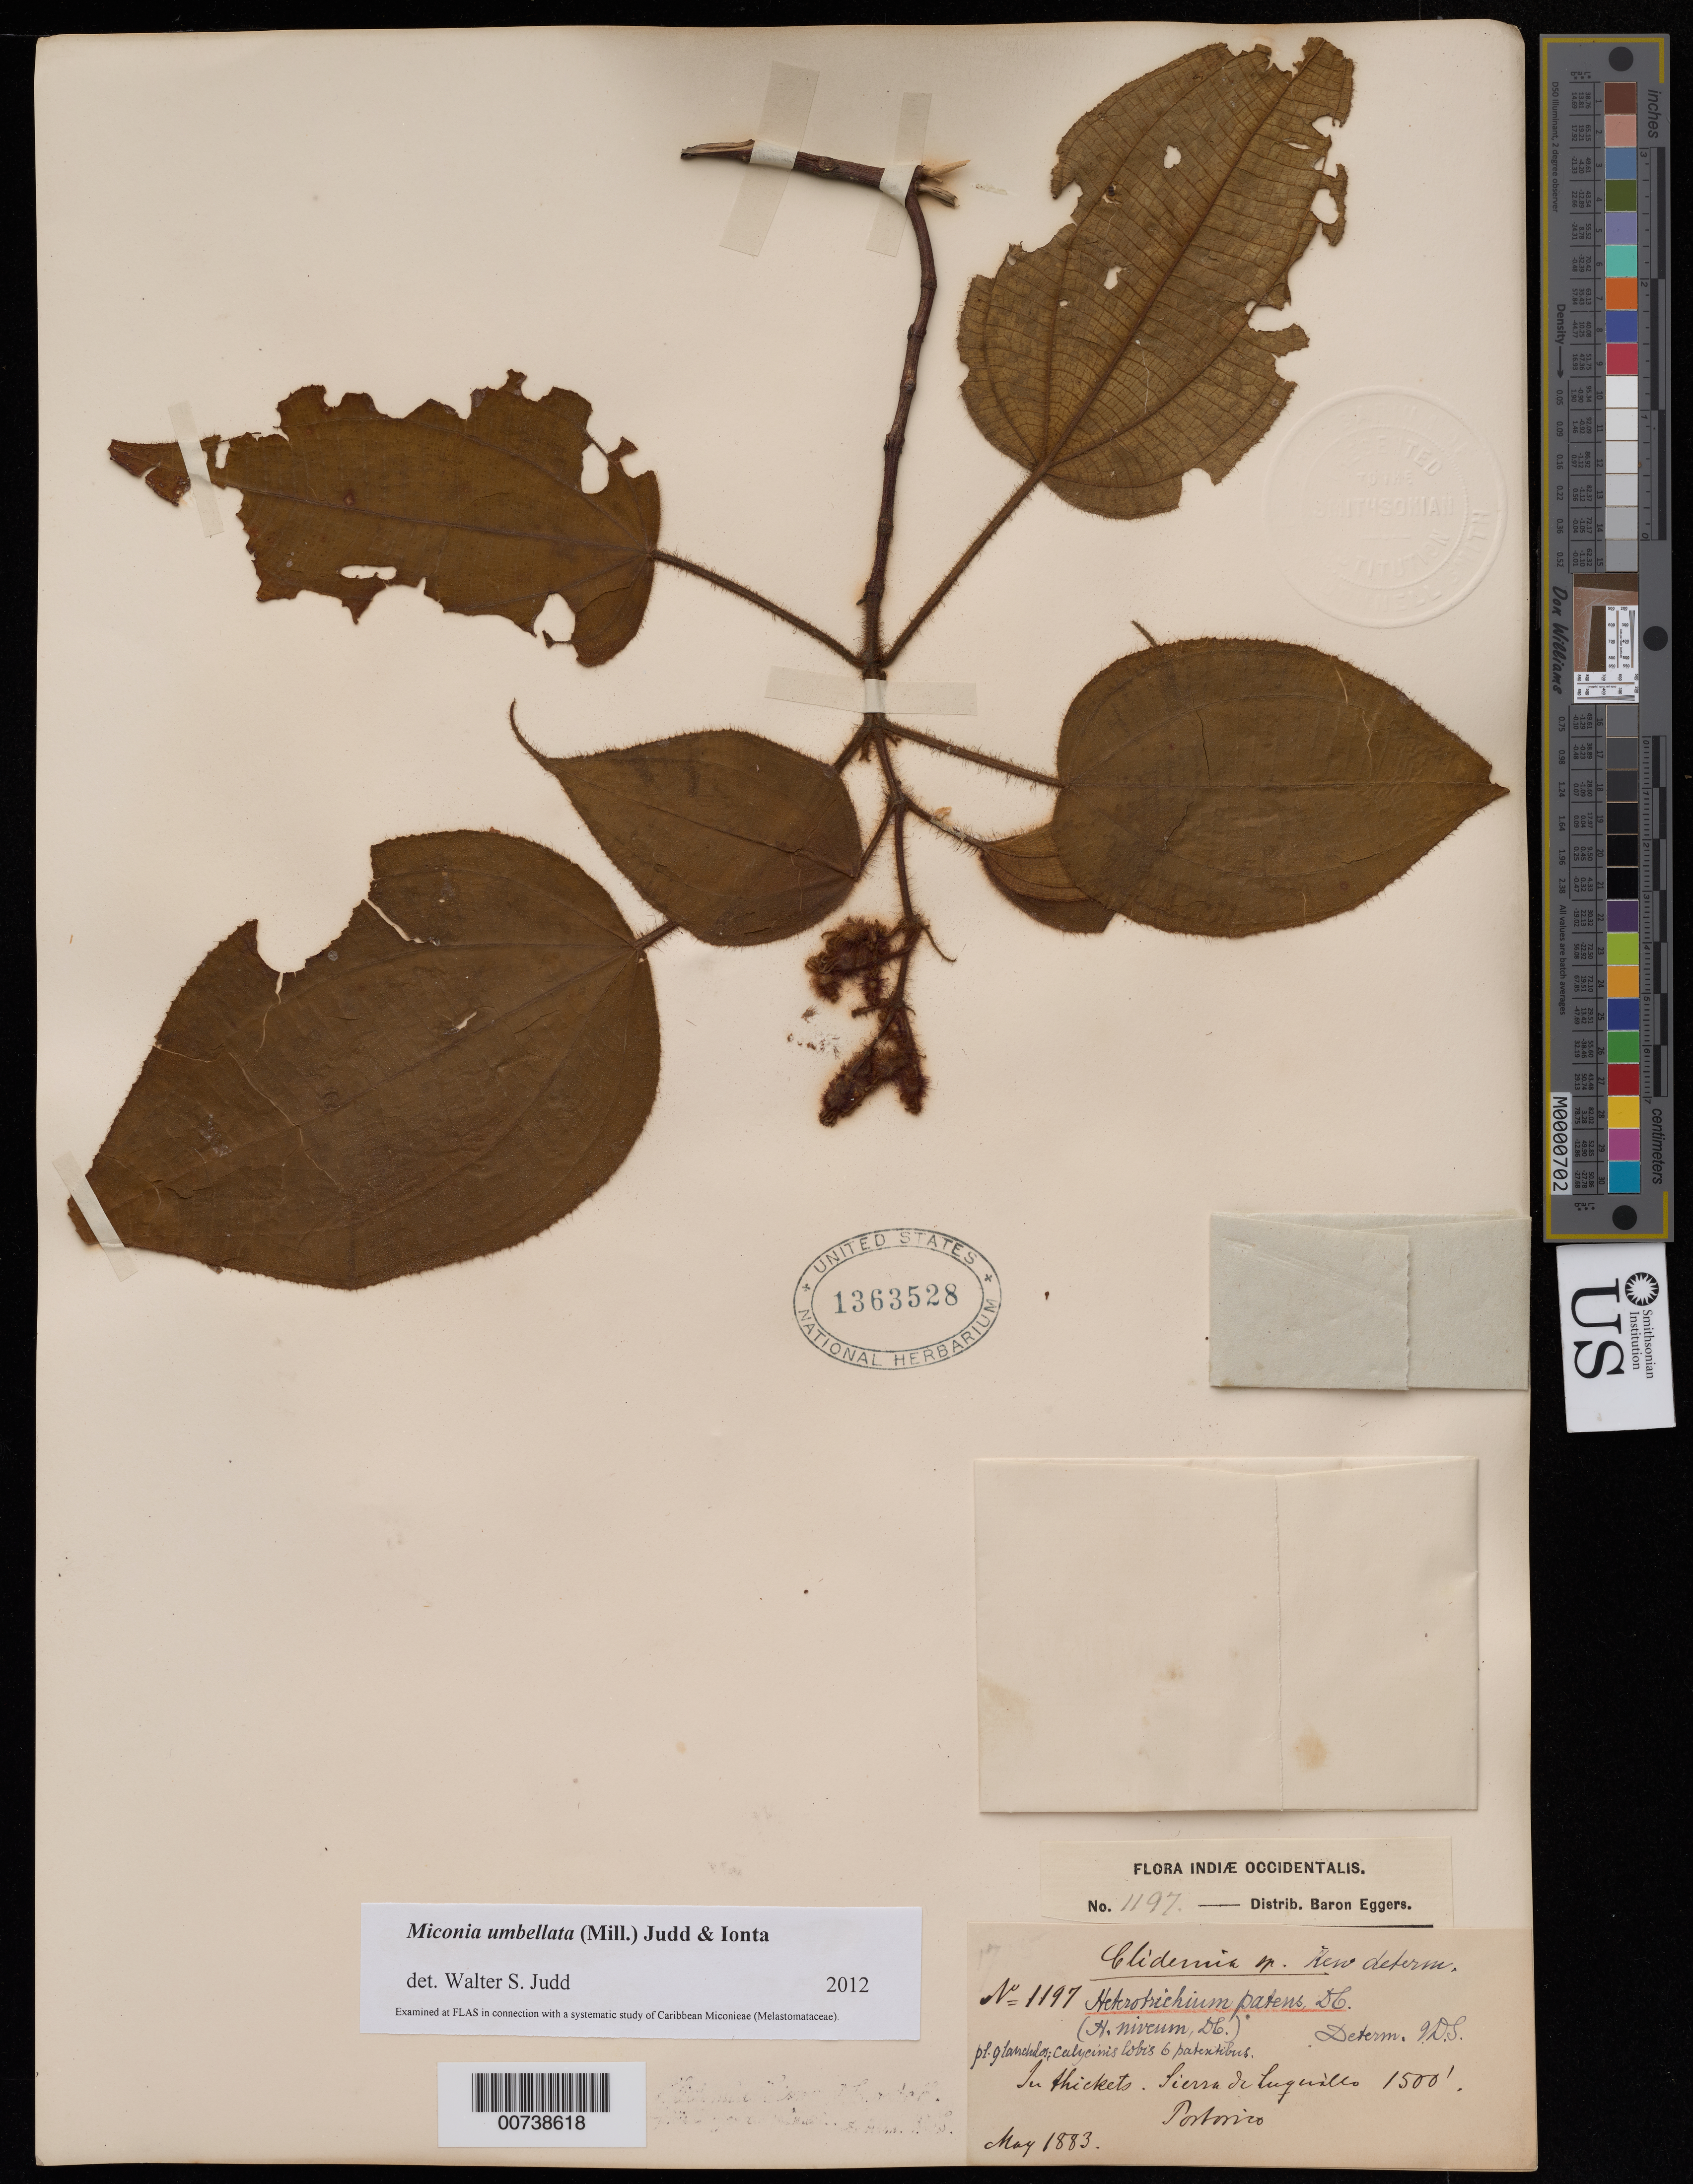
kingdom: Plantae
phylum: Tracheophyta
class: Magnoliopsida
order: Myrtales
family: Melastomataceae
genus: Miconia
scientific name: Miconia umbellata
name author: (Mill.) Judd & Ionta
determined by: Judd, Walter S.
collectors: H. F. A. von Eggers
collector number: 1197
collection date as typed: May 1883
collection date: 1883-05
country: Puerto Rico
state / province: Luquillo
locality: Sierra de Luquillo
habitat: In thickets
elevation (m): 457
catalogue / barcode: US 1363528